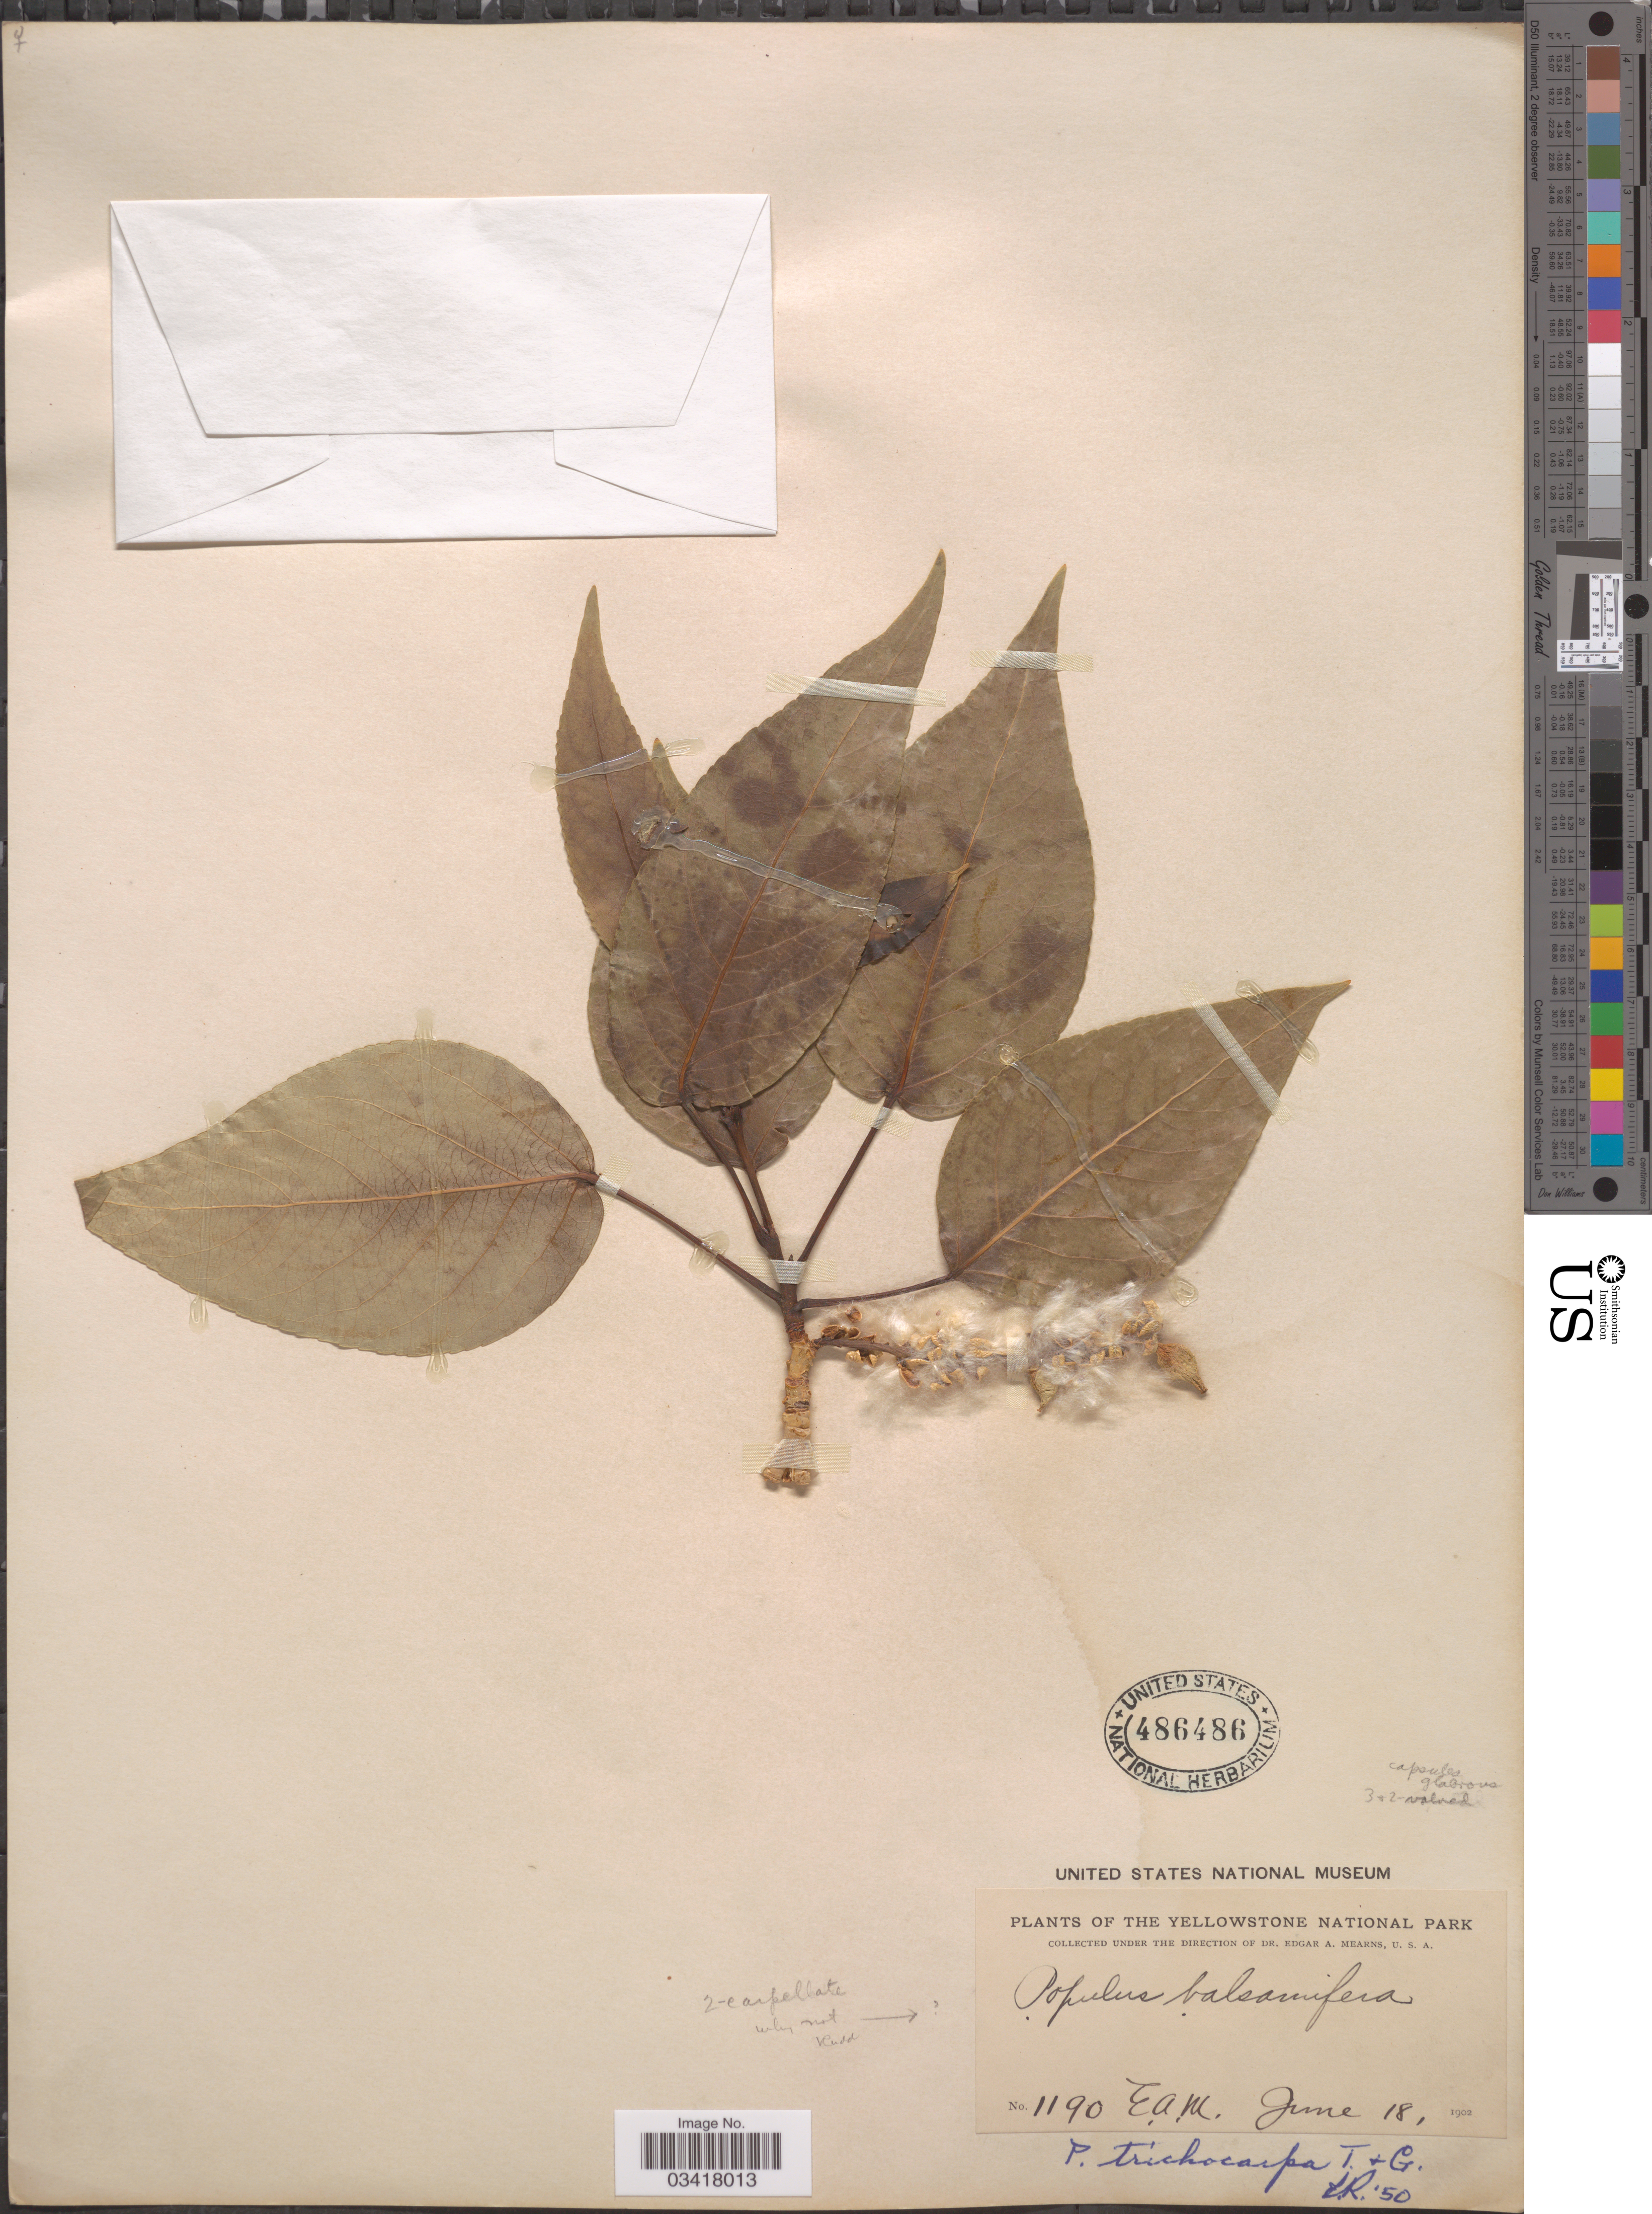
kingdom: Plantae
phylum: Tracheophyta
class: Magnoliopsida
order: Malpighiales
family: Salicaceae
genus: Populus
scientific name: Populus trichocarpa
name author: Torr. & A. Gray ex W. Hook.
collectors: E. A. Mearns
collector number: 1190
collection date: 1902-06-18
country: United States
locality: Yellowstone National Park.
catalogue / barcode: US 486486